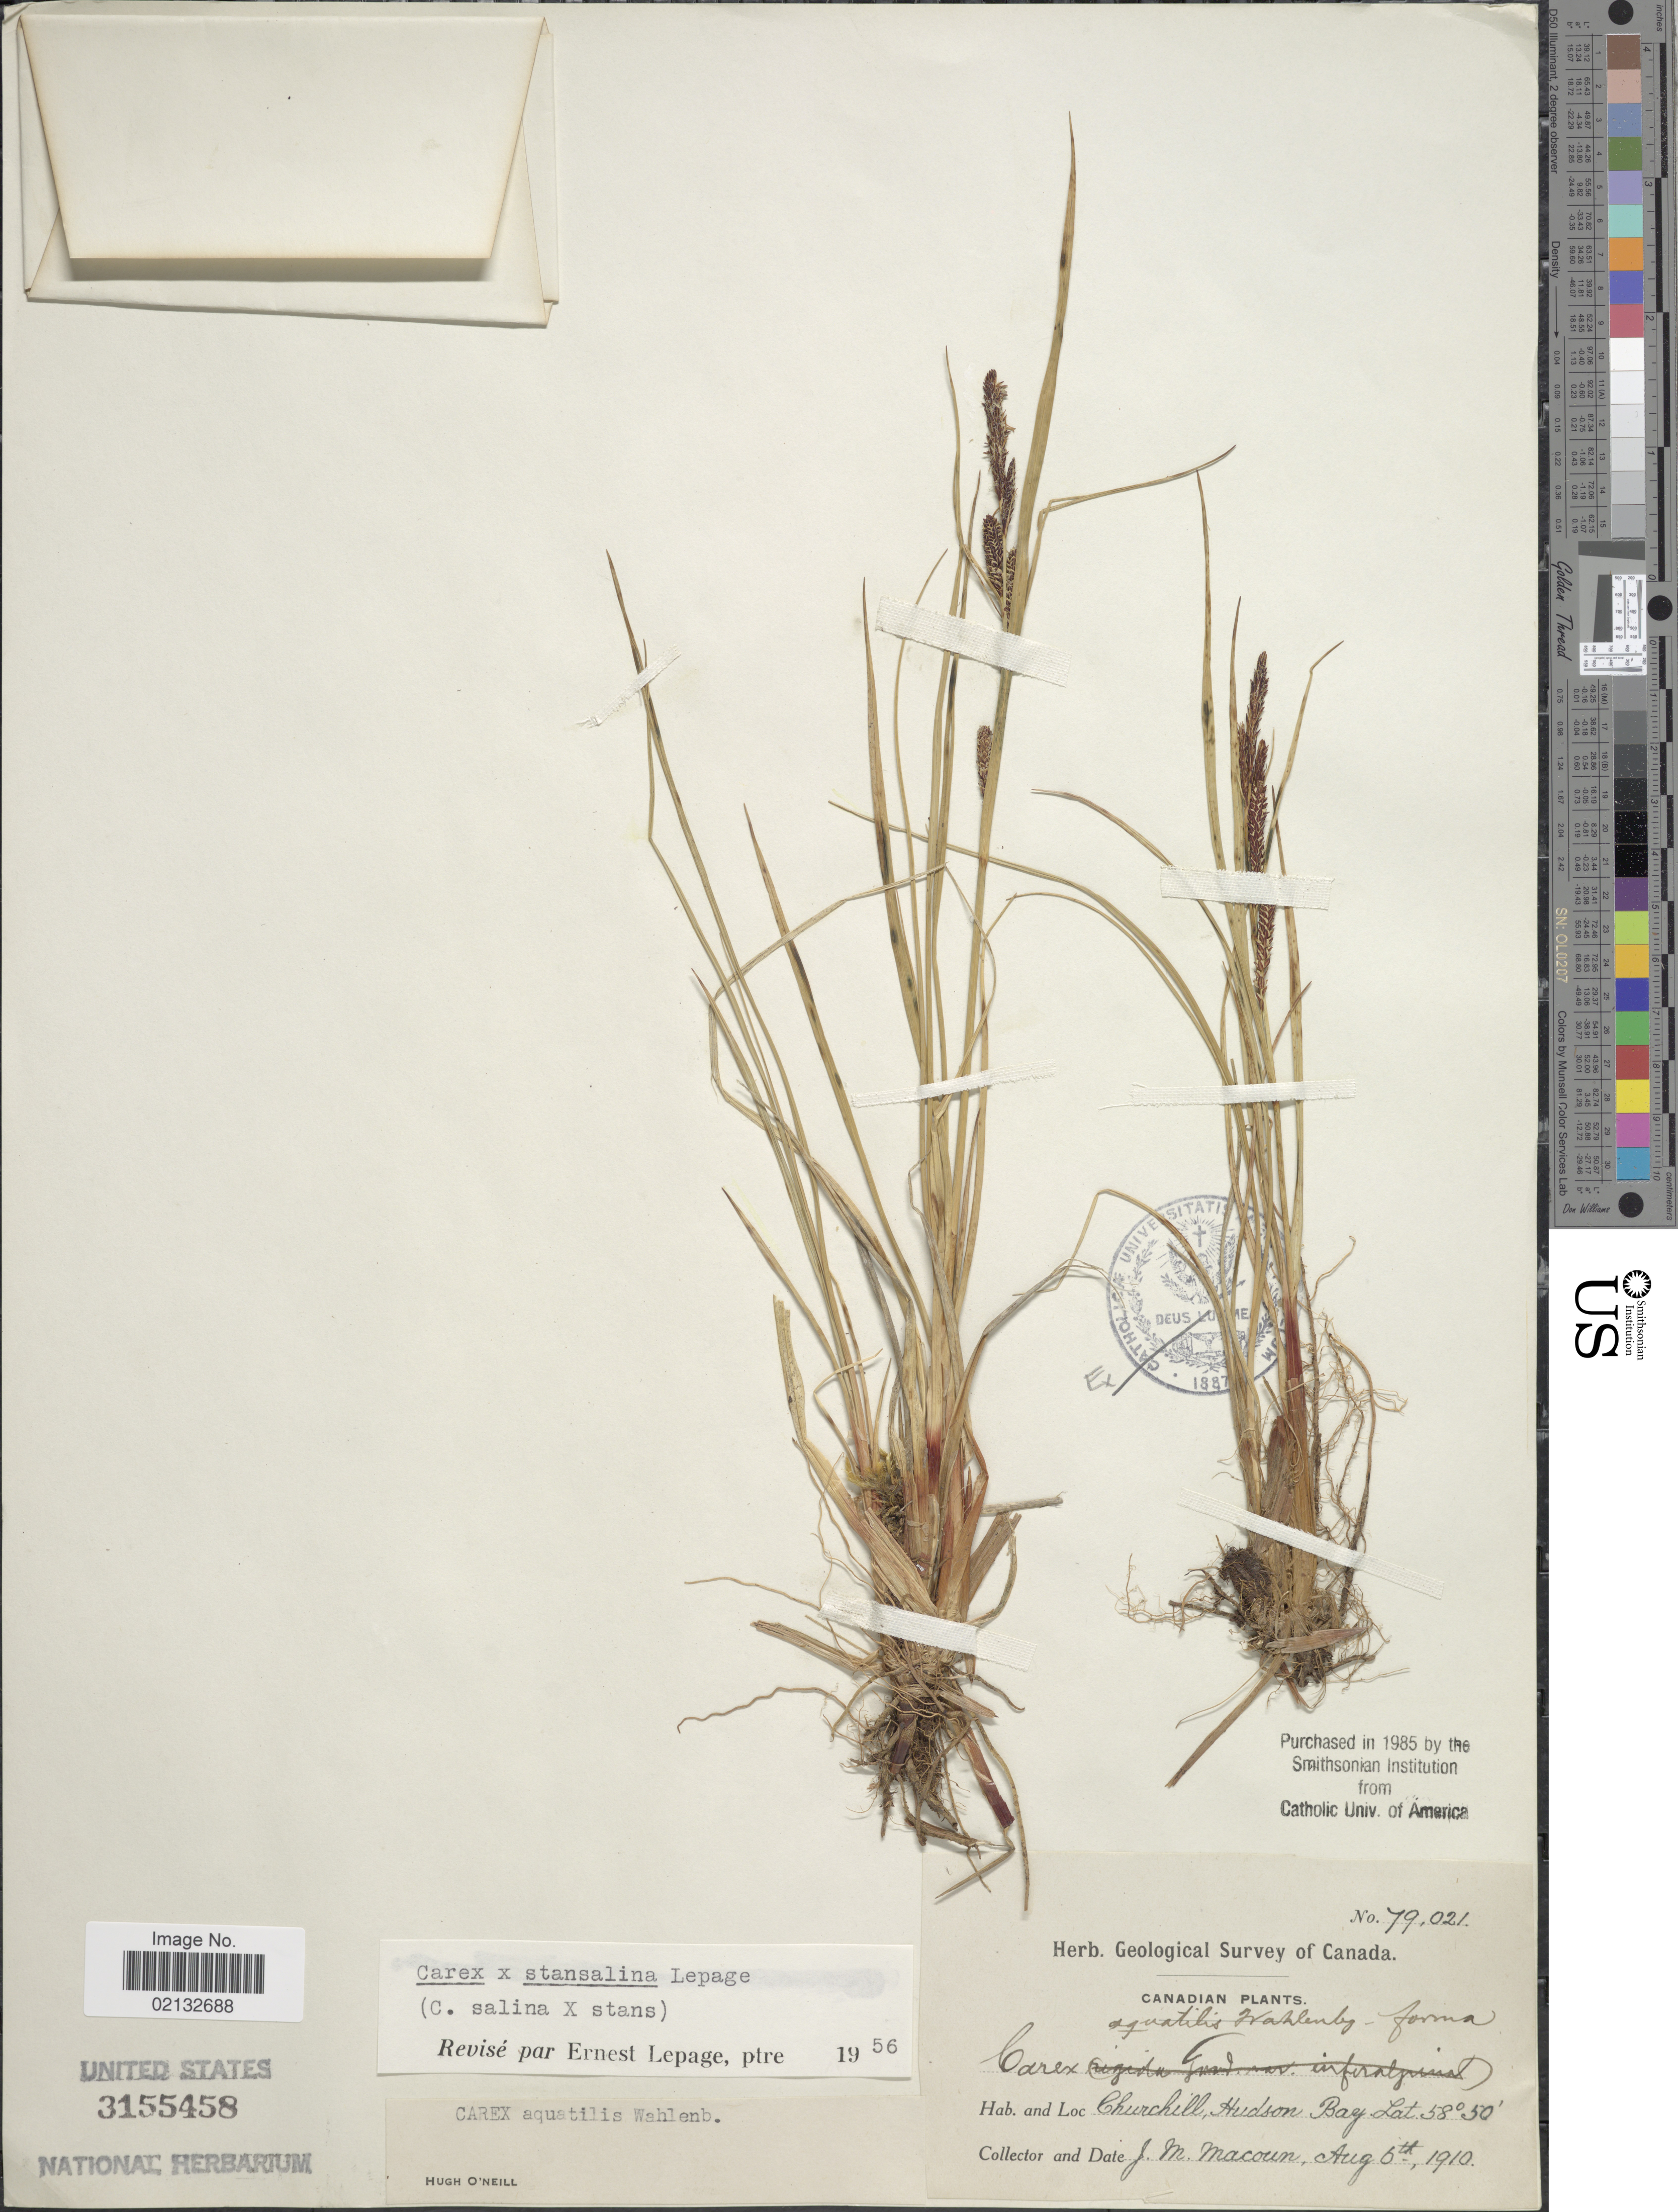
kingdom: Plantae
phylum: Tracheophyta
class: Liliopsida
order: Poales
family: Cyperaceae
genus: Carex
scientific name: Carex salina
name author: Wahlenb.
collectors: J. M. Macoun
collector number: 79021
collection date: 1910-08-05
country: Canada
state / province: Manitoba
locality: Churchill, Hudson Bay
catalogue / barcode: US 3155458